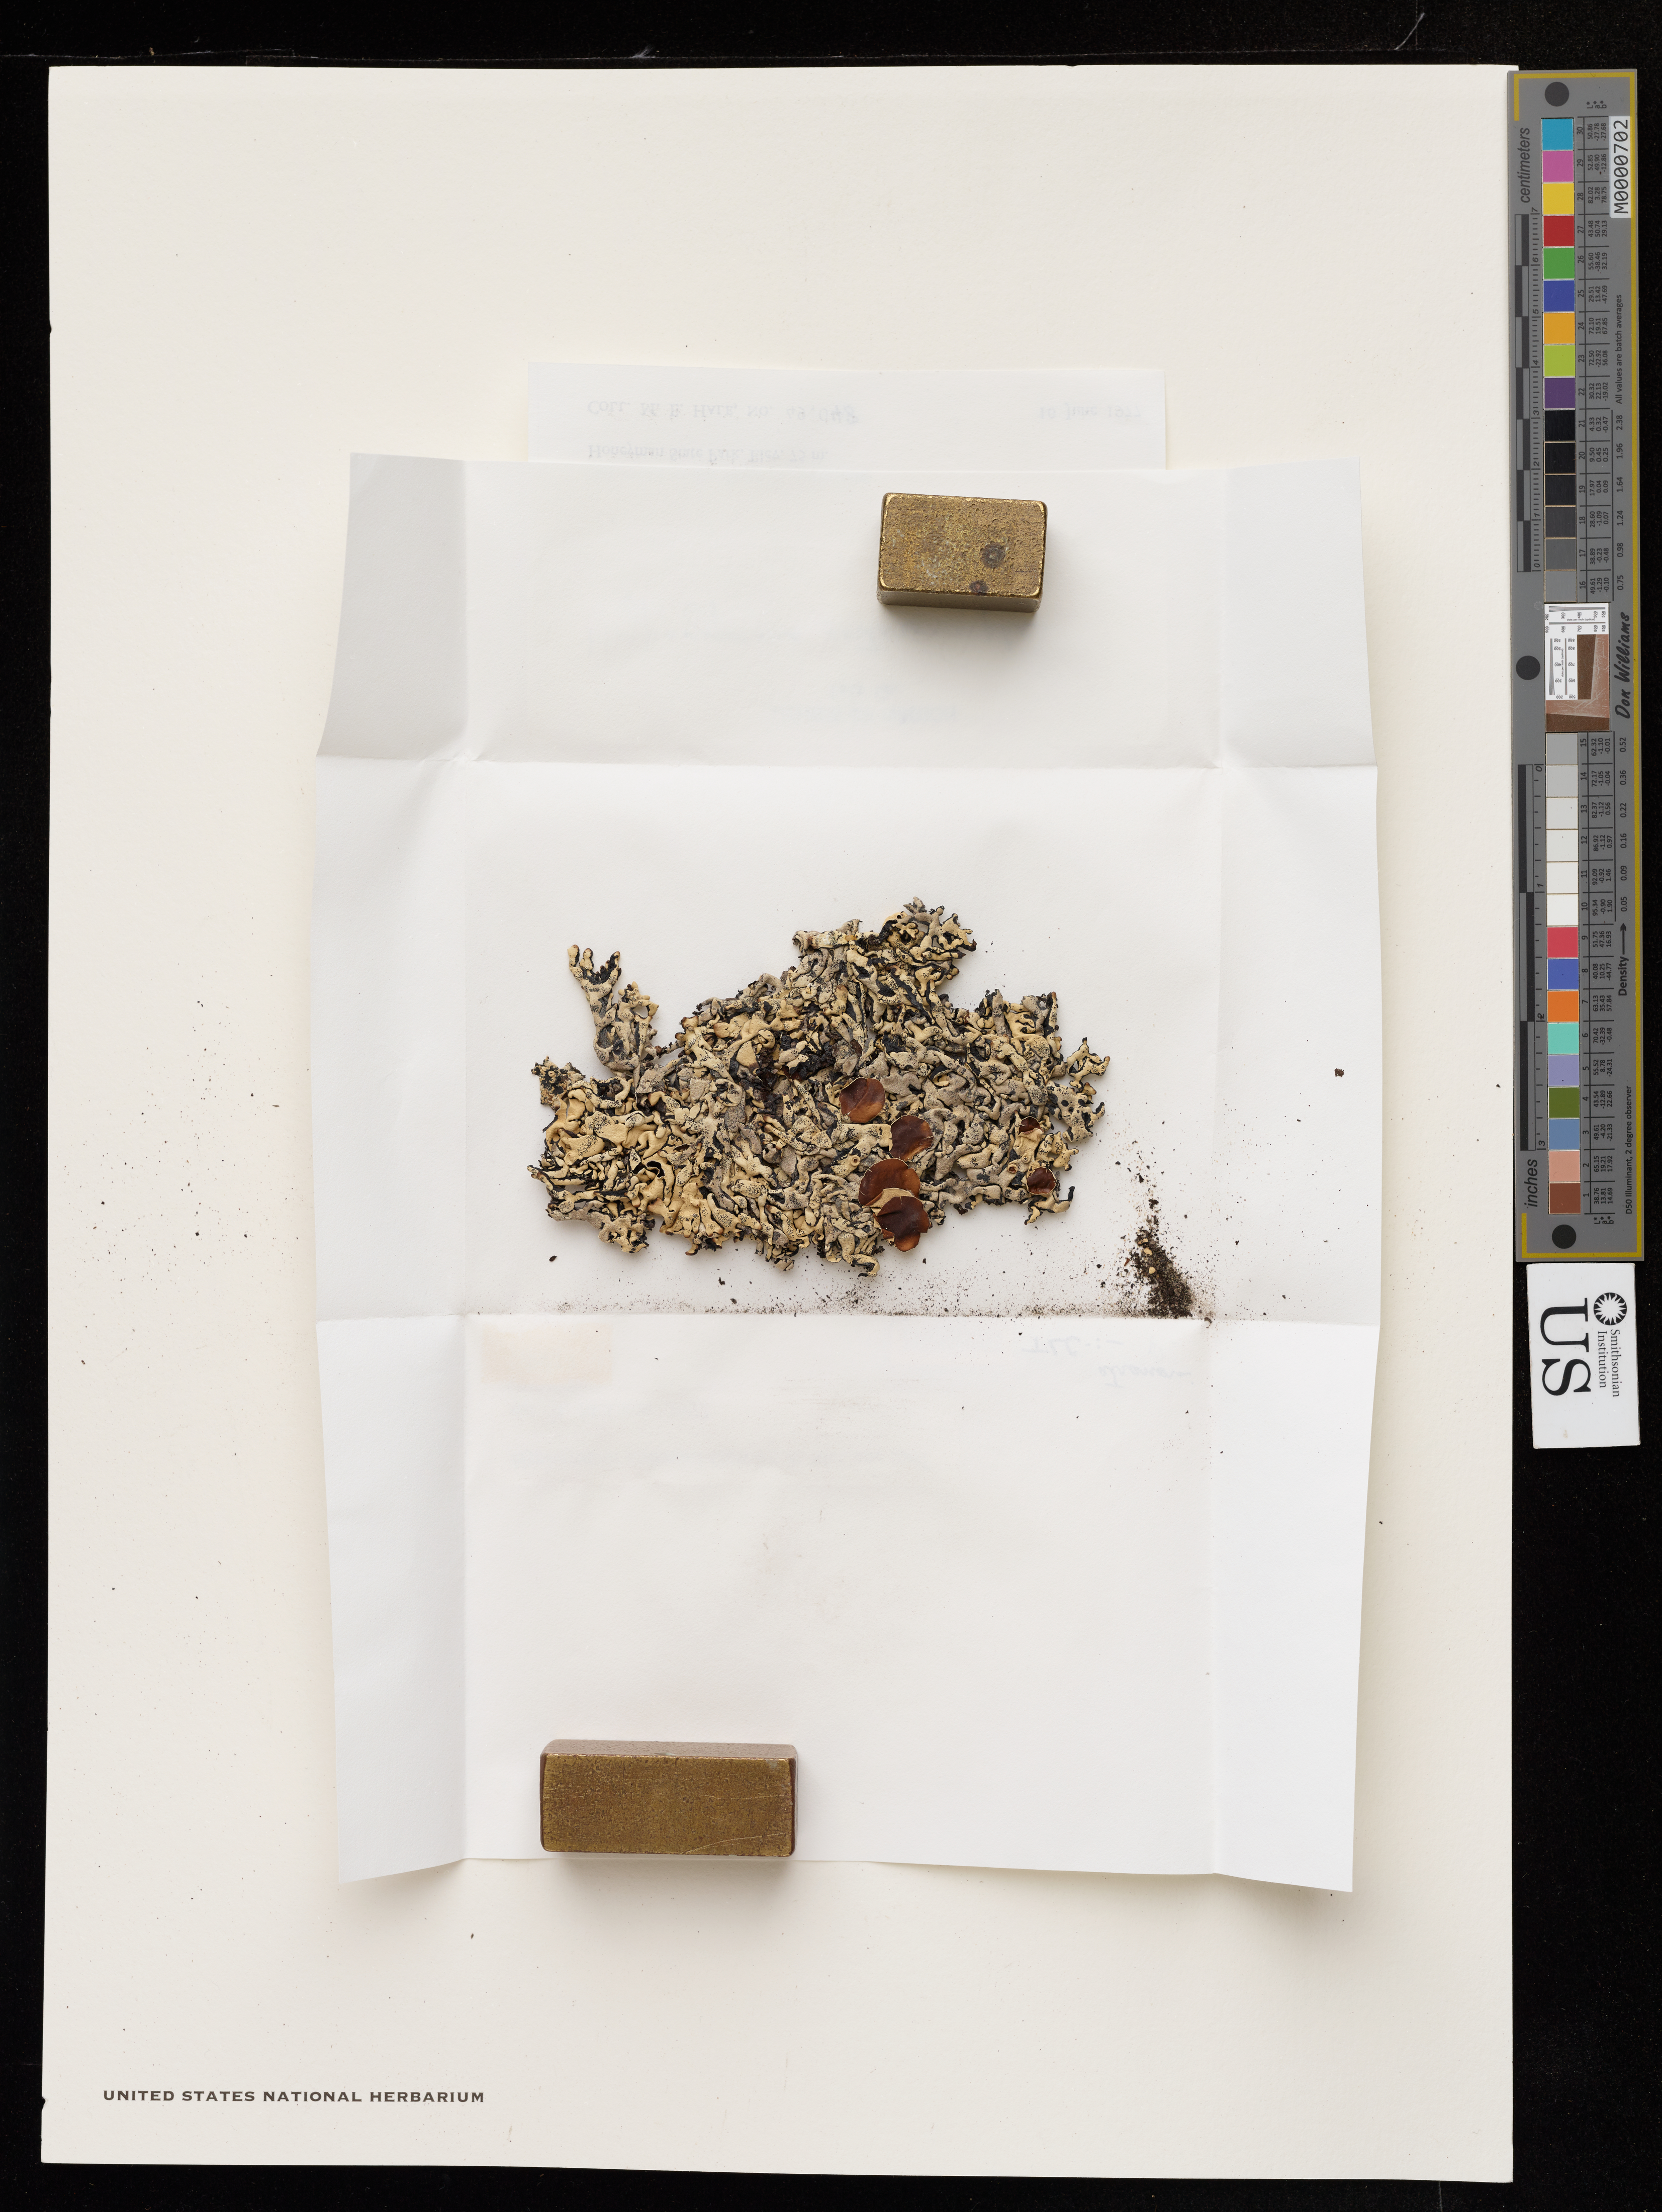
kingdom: Fungi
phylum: Ascomycota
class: Lecanoromycetes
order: Lecanorales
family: Parmeliaceae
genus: Hypogymnia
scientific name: Hypogymnia apinnata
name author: Goward & McCune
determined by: McCune, B.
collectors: M. Hale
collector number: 49048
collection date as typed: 10 Jun 1977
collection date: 1977-06-10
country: United States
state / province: Oregon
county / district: Lane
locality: Honeyman st. park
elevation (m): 0